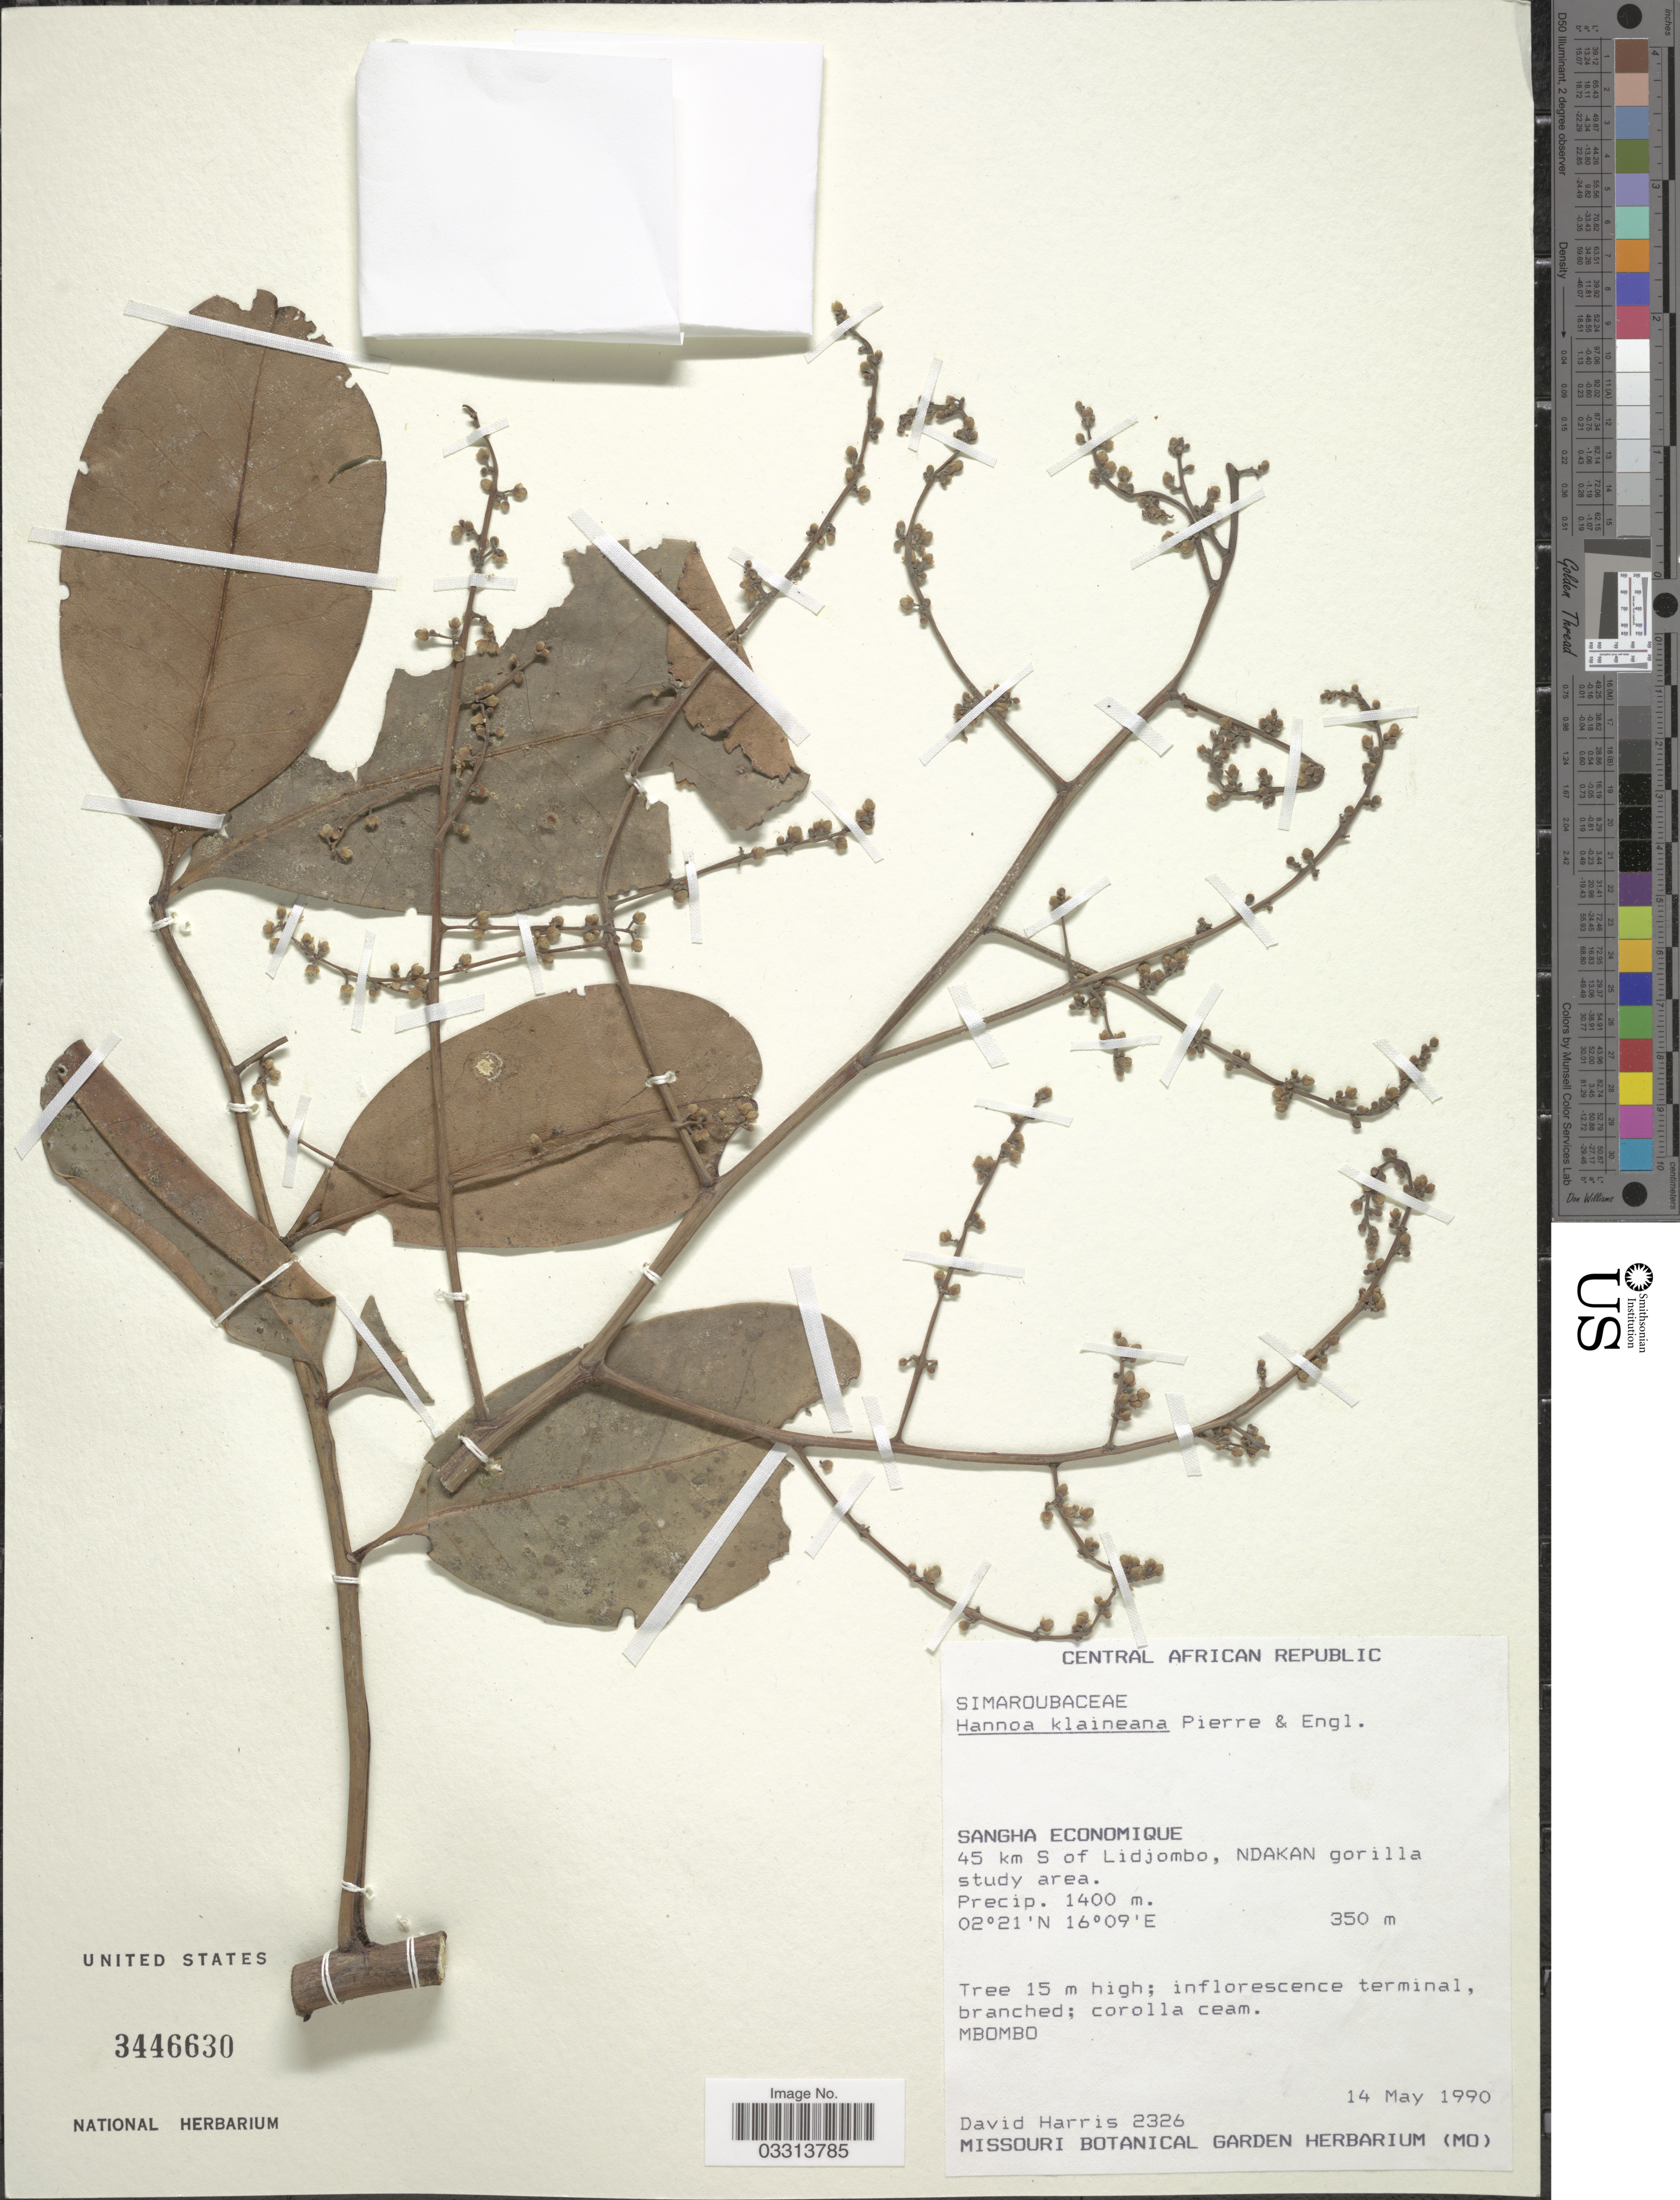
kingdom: Plantae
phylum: Tracheophyta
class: Magnoliopsida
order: Sapindales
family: Simaroubaceae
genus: Hannoa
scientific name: Hannoa klaineana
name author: Pierre ex Engl.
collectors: D. J. Harris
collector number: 2326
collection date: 1990-05-14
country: Central African Republic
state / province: Sangha-Mbaere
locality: Sangha Economique, 45 km S of Lidjombo, Ndakan gorilla study area.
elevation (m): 350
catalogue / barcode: US 3446630